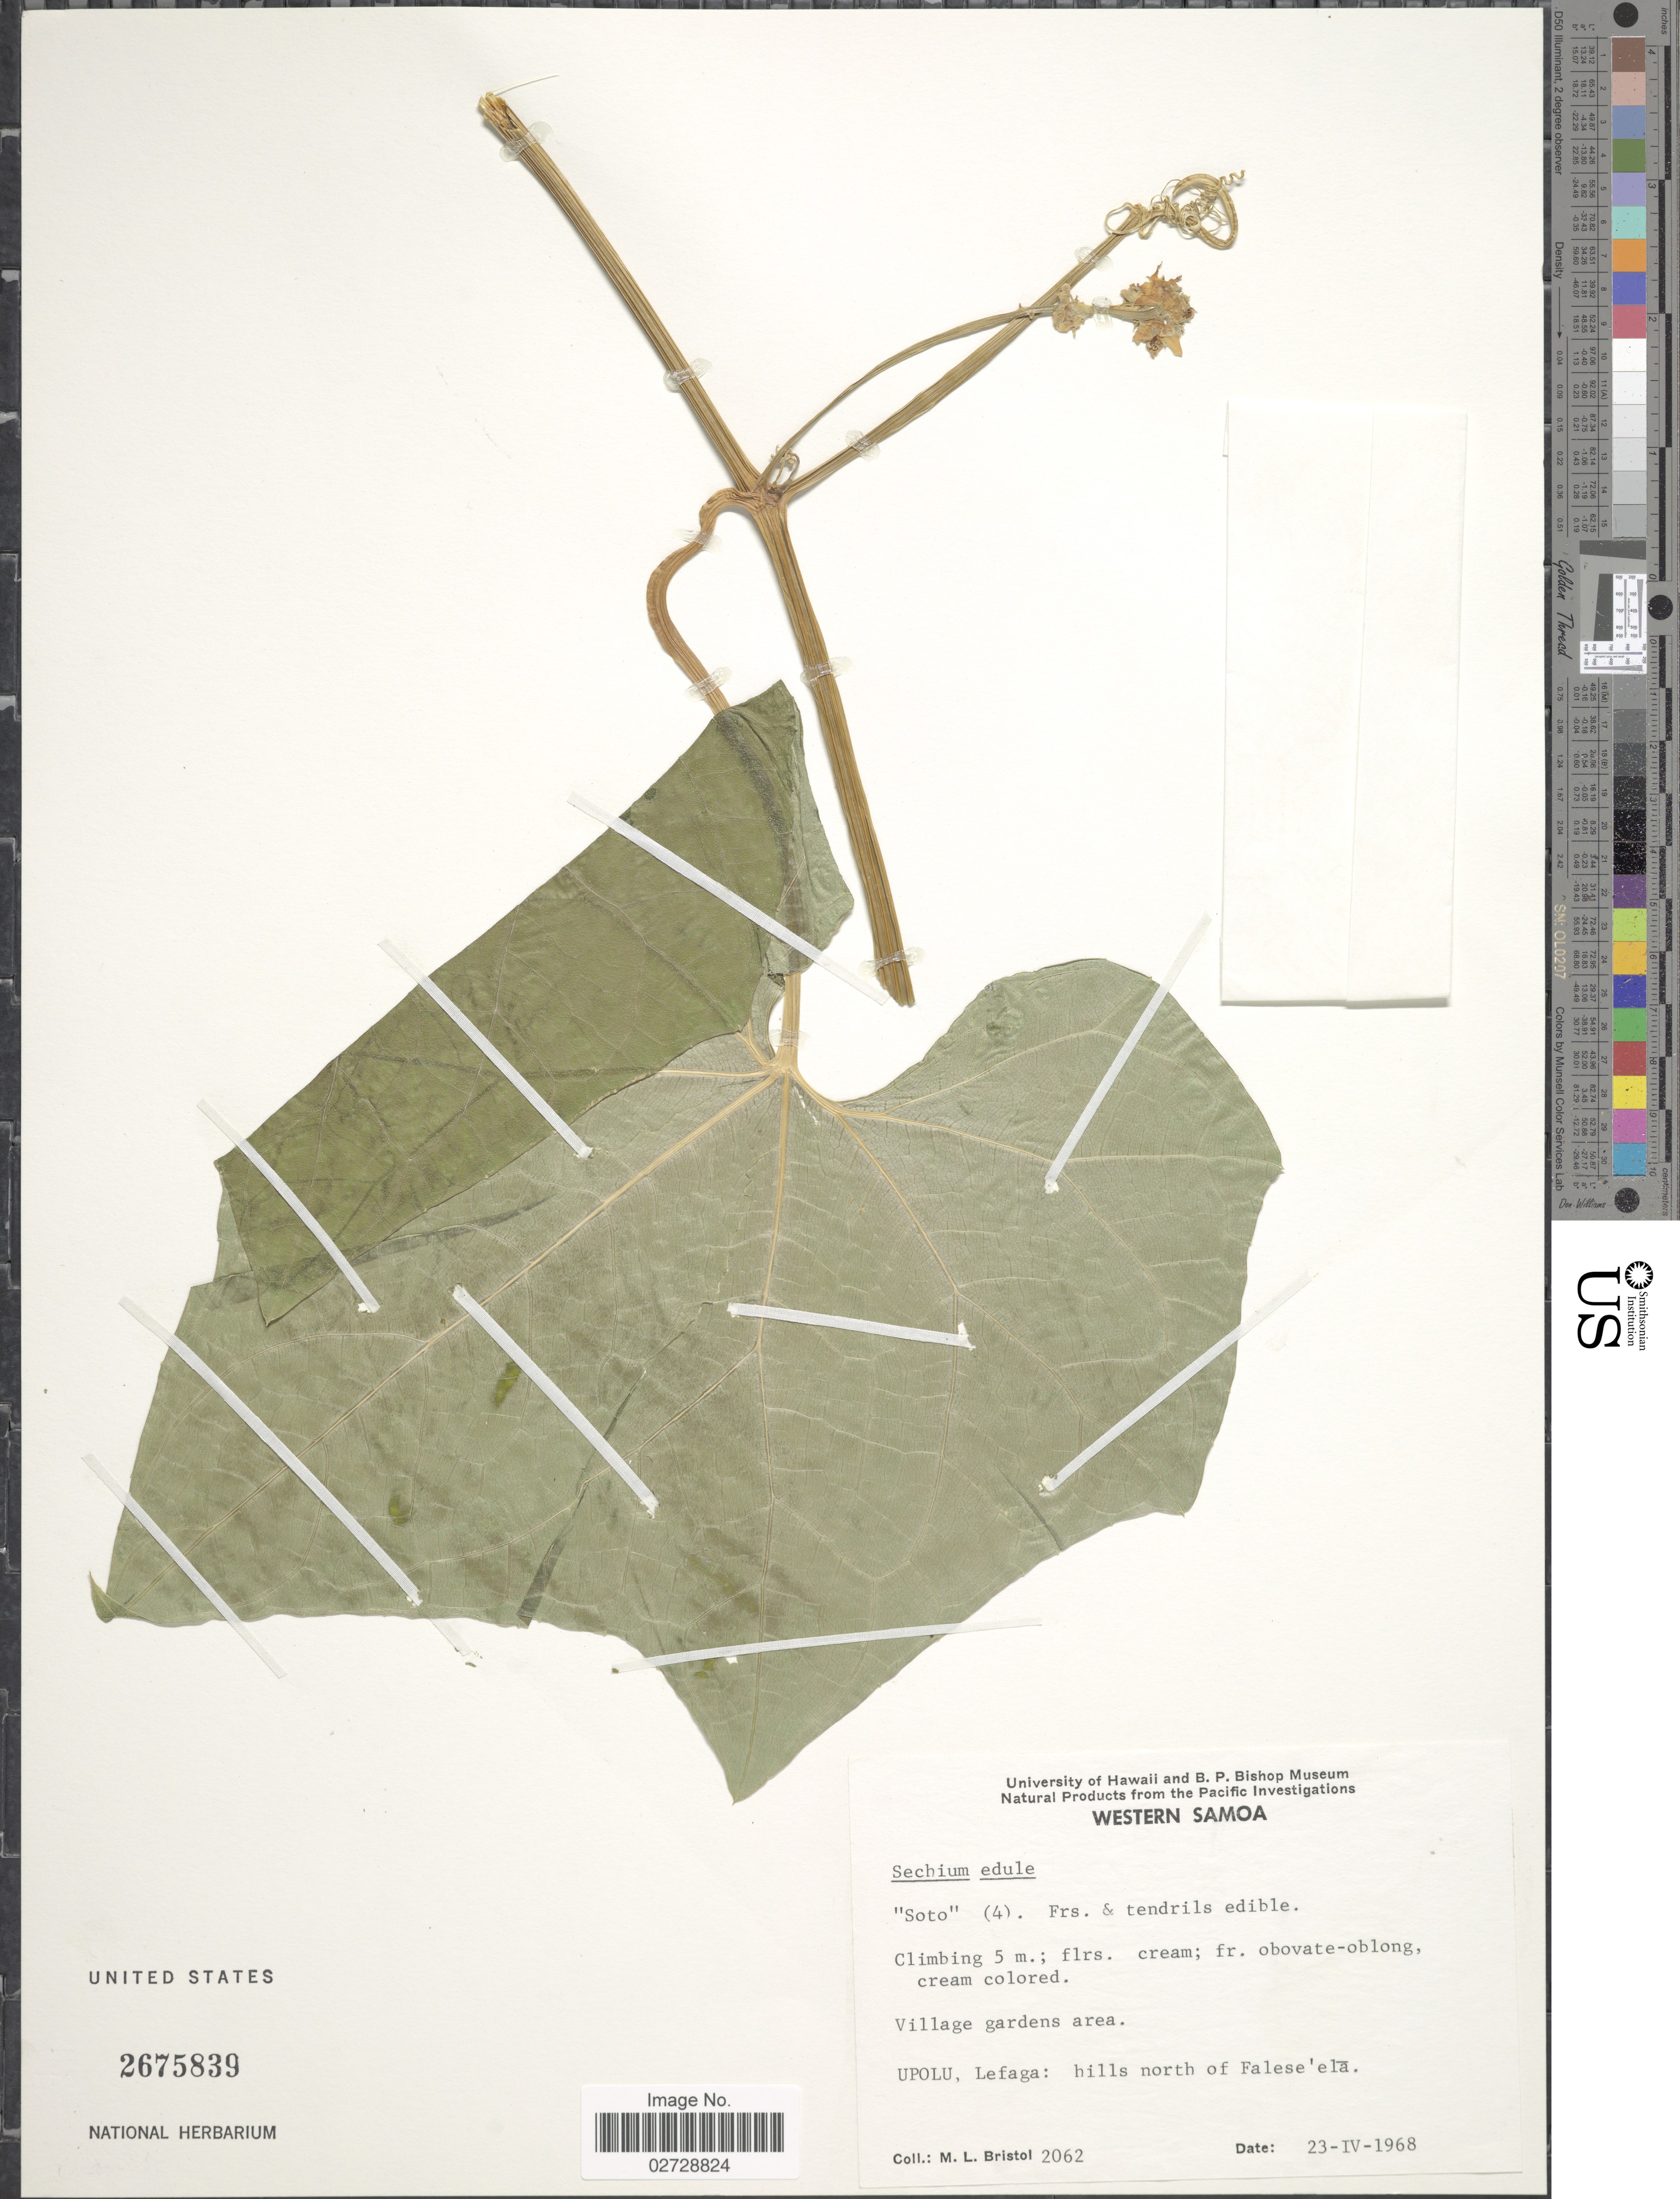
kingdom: Plantae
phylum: Tracheophyta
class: Magnoliopsida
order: Cucurbitales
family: Cucurbitaceae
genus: Sicyos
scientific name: Sicyos edulis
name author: Jacq.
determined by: Wagner, W. L., (BOT), Smithsonian Institution - National Museum of Natural History (UNITED STATES)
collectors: M. L. Bristol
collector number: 2062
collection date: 1968-04-23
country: Samoa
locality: Village gardens area. Upolu, Lefaga: hills north of Falese'ela.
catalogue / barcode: US 2675839